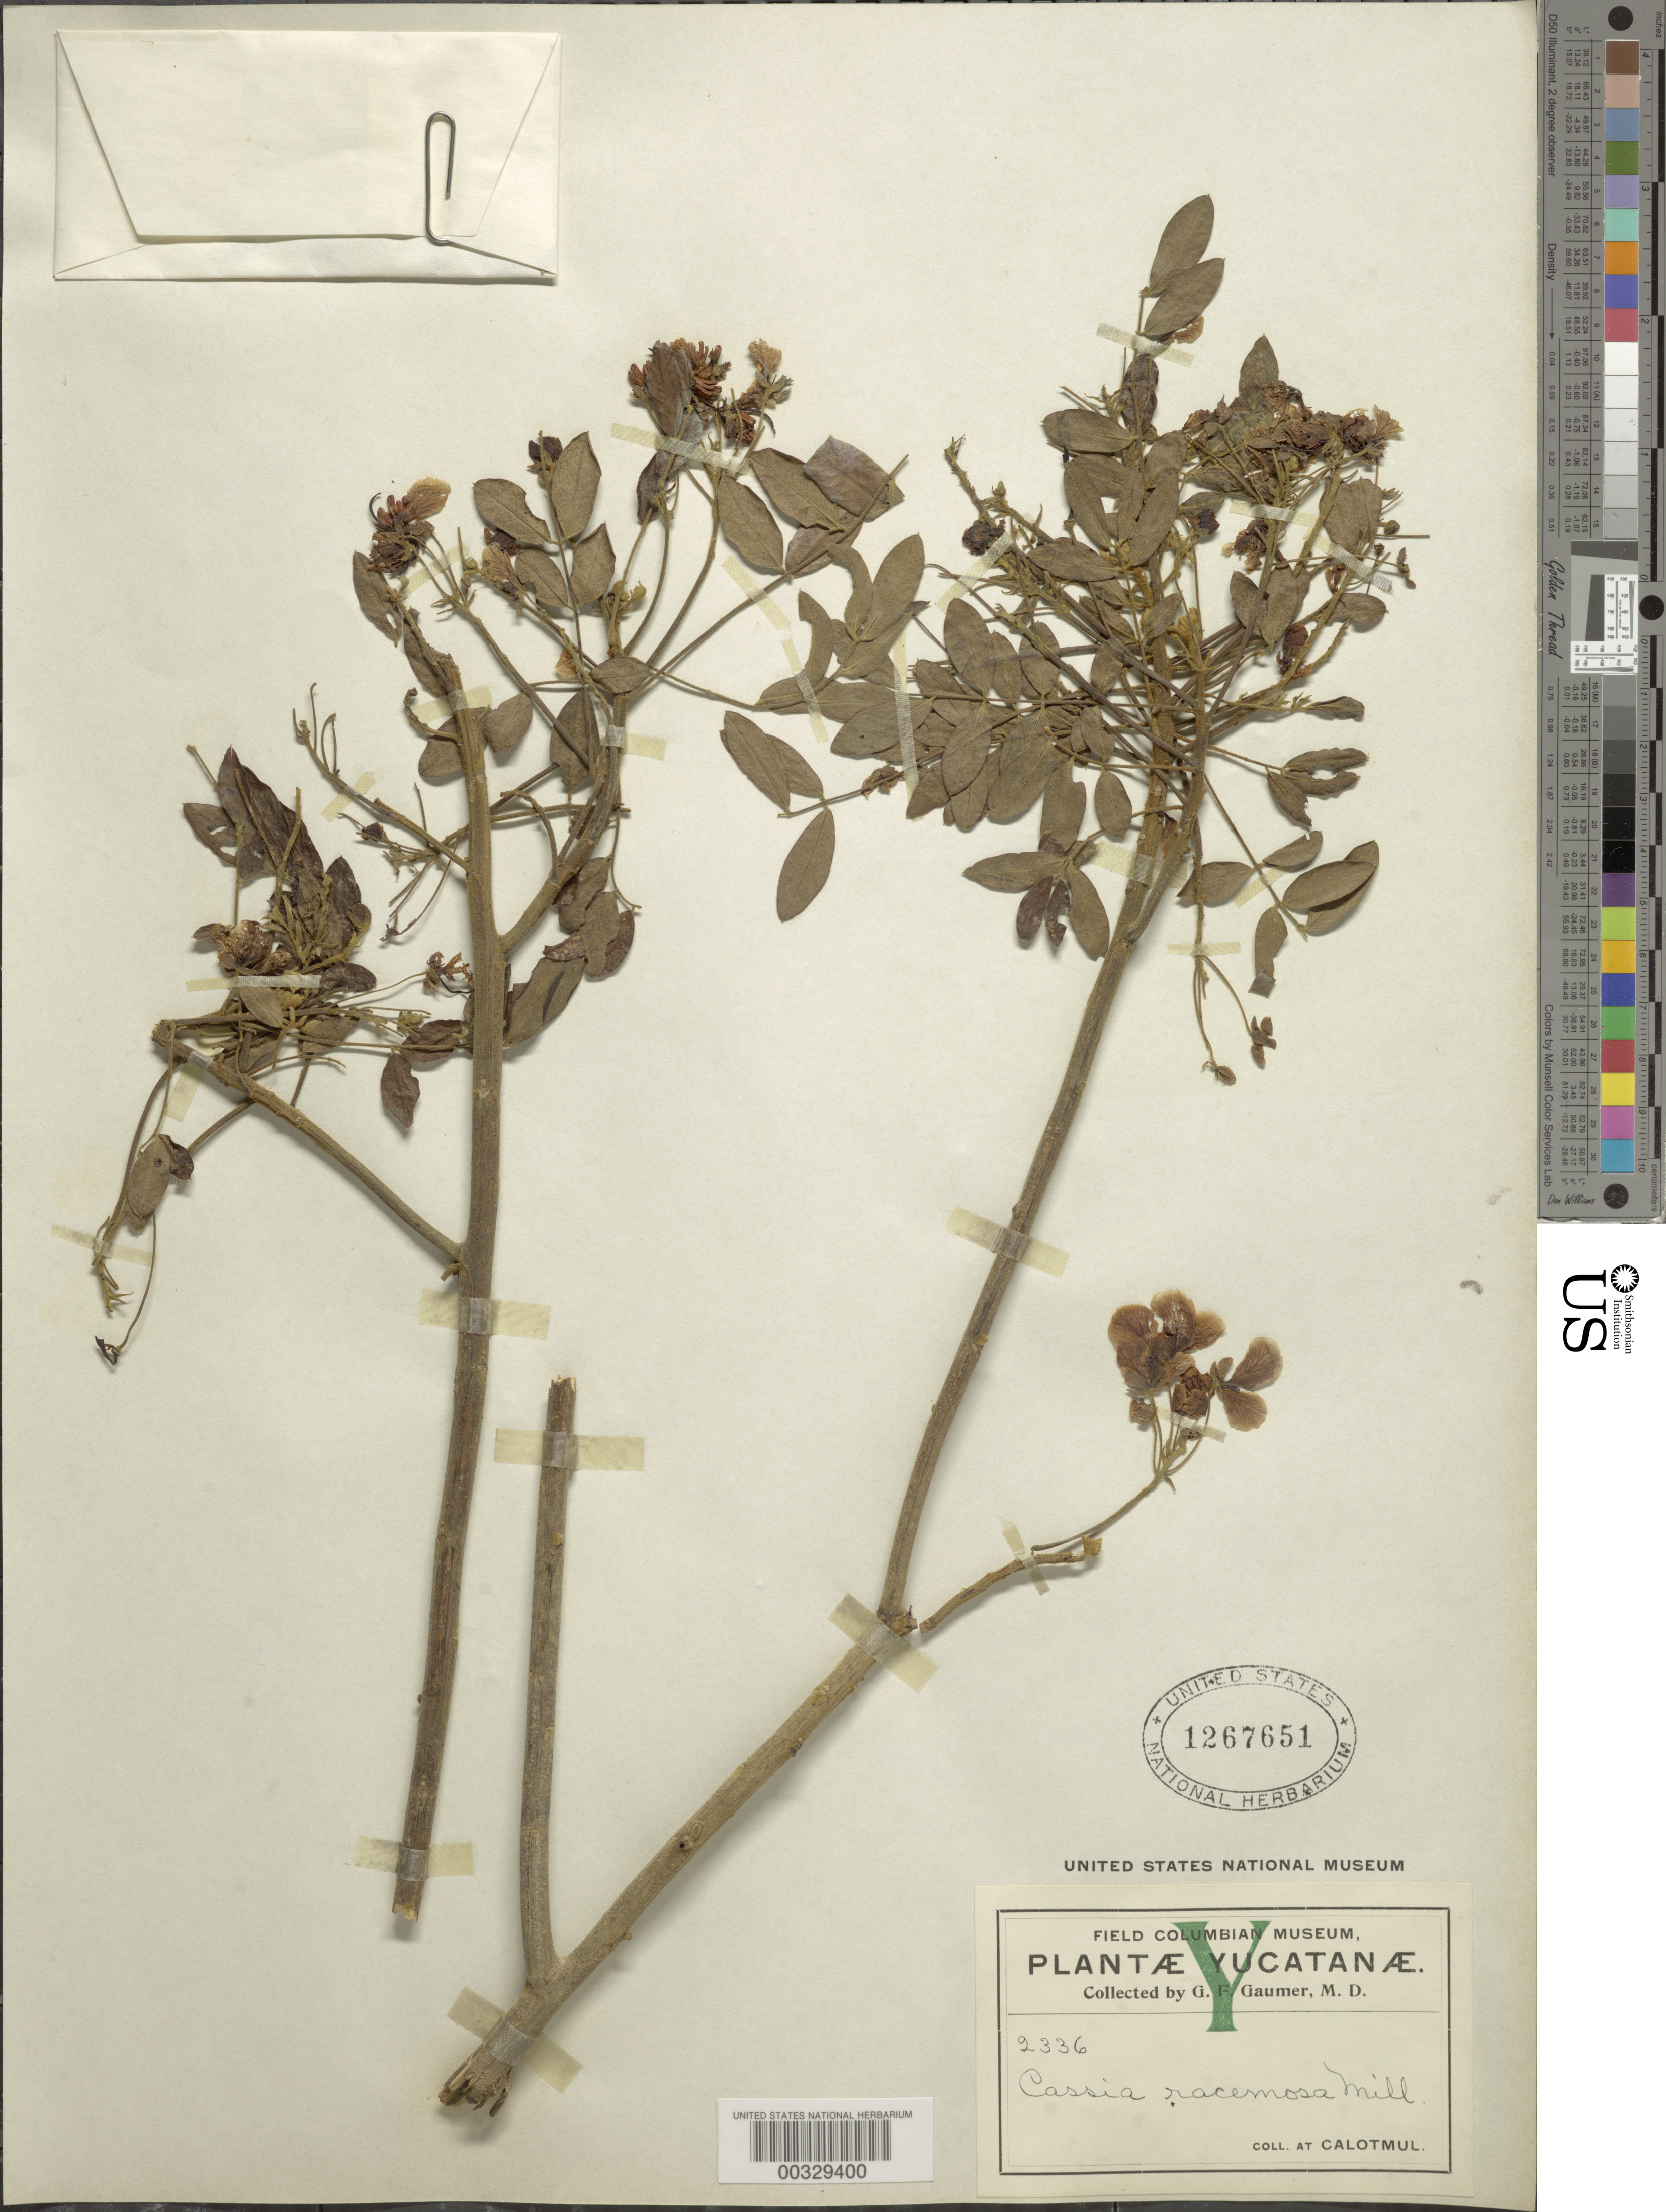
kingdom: Plantae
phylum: Tracheophyta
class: Magnoliopsida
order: Fabales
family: Fabaceae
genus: Senna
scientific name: Senna peralteana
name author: (Kunth) H.S. Irwin & Barneby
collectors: G. F. Gaumer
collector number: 2336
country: Mexico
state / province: Yucatán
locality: Calotmul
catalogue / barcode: US 1267651